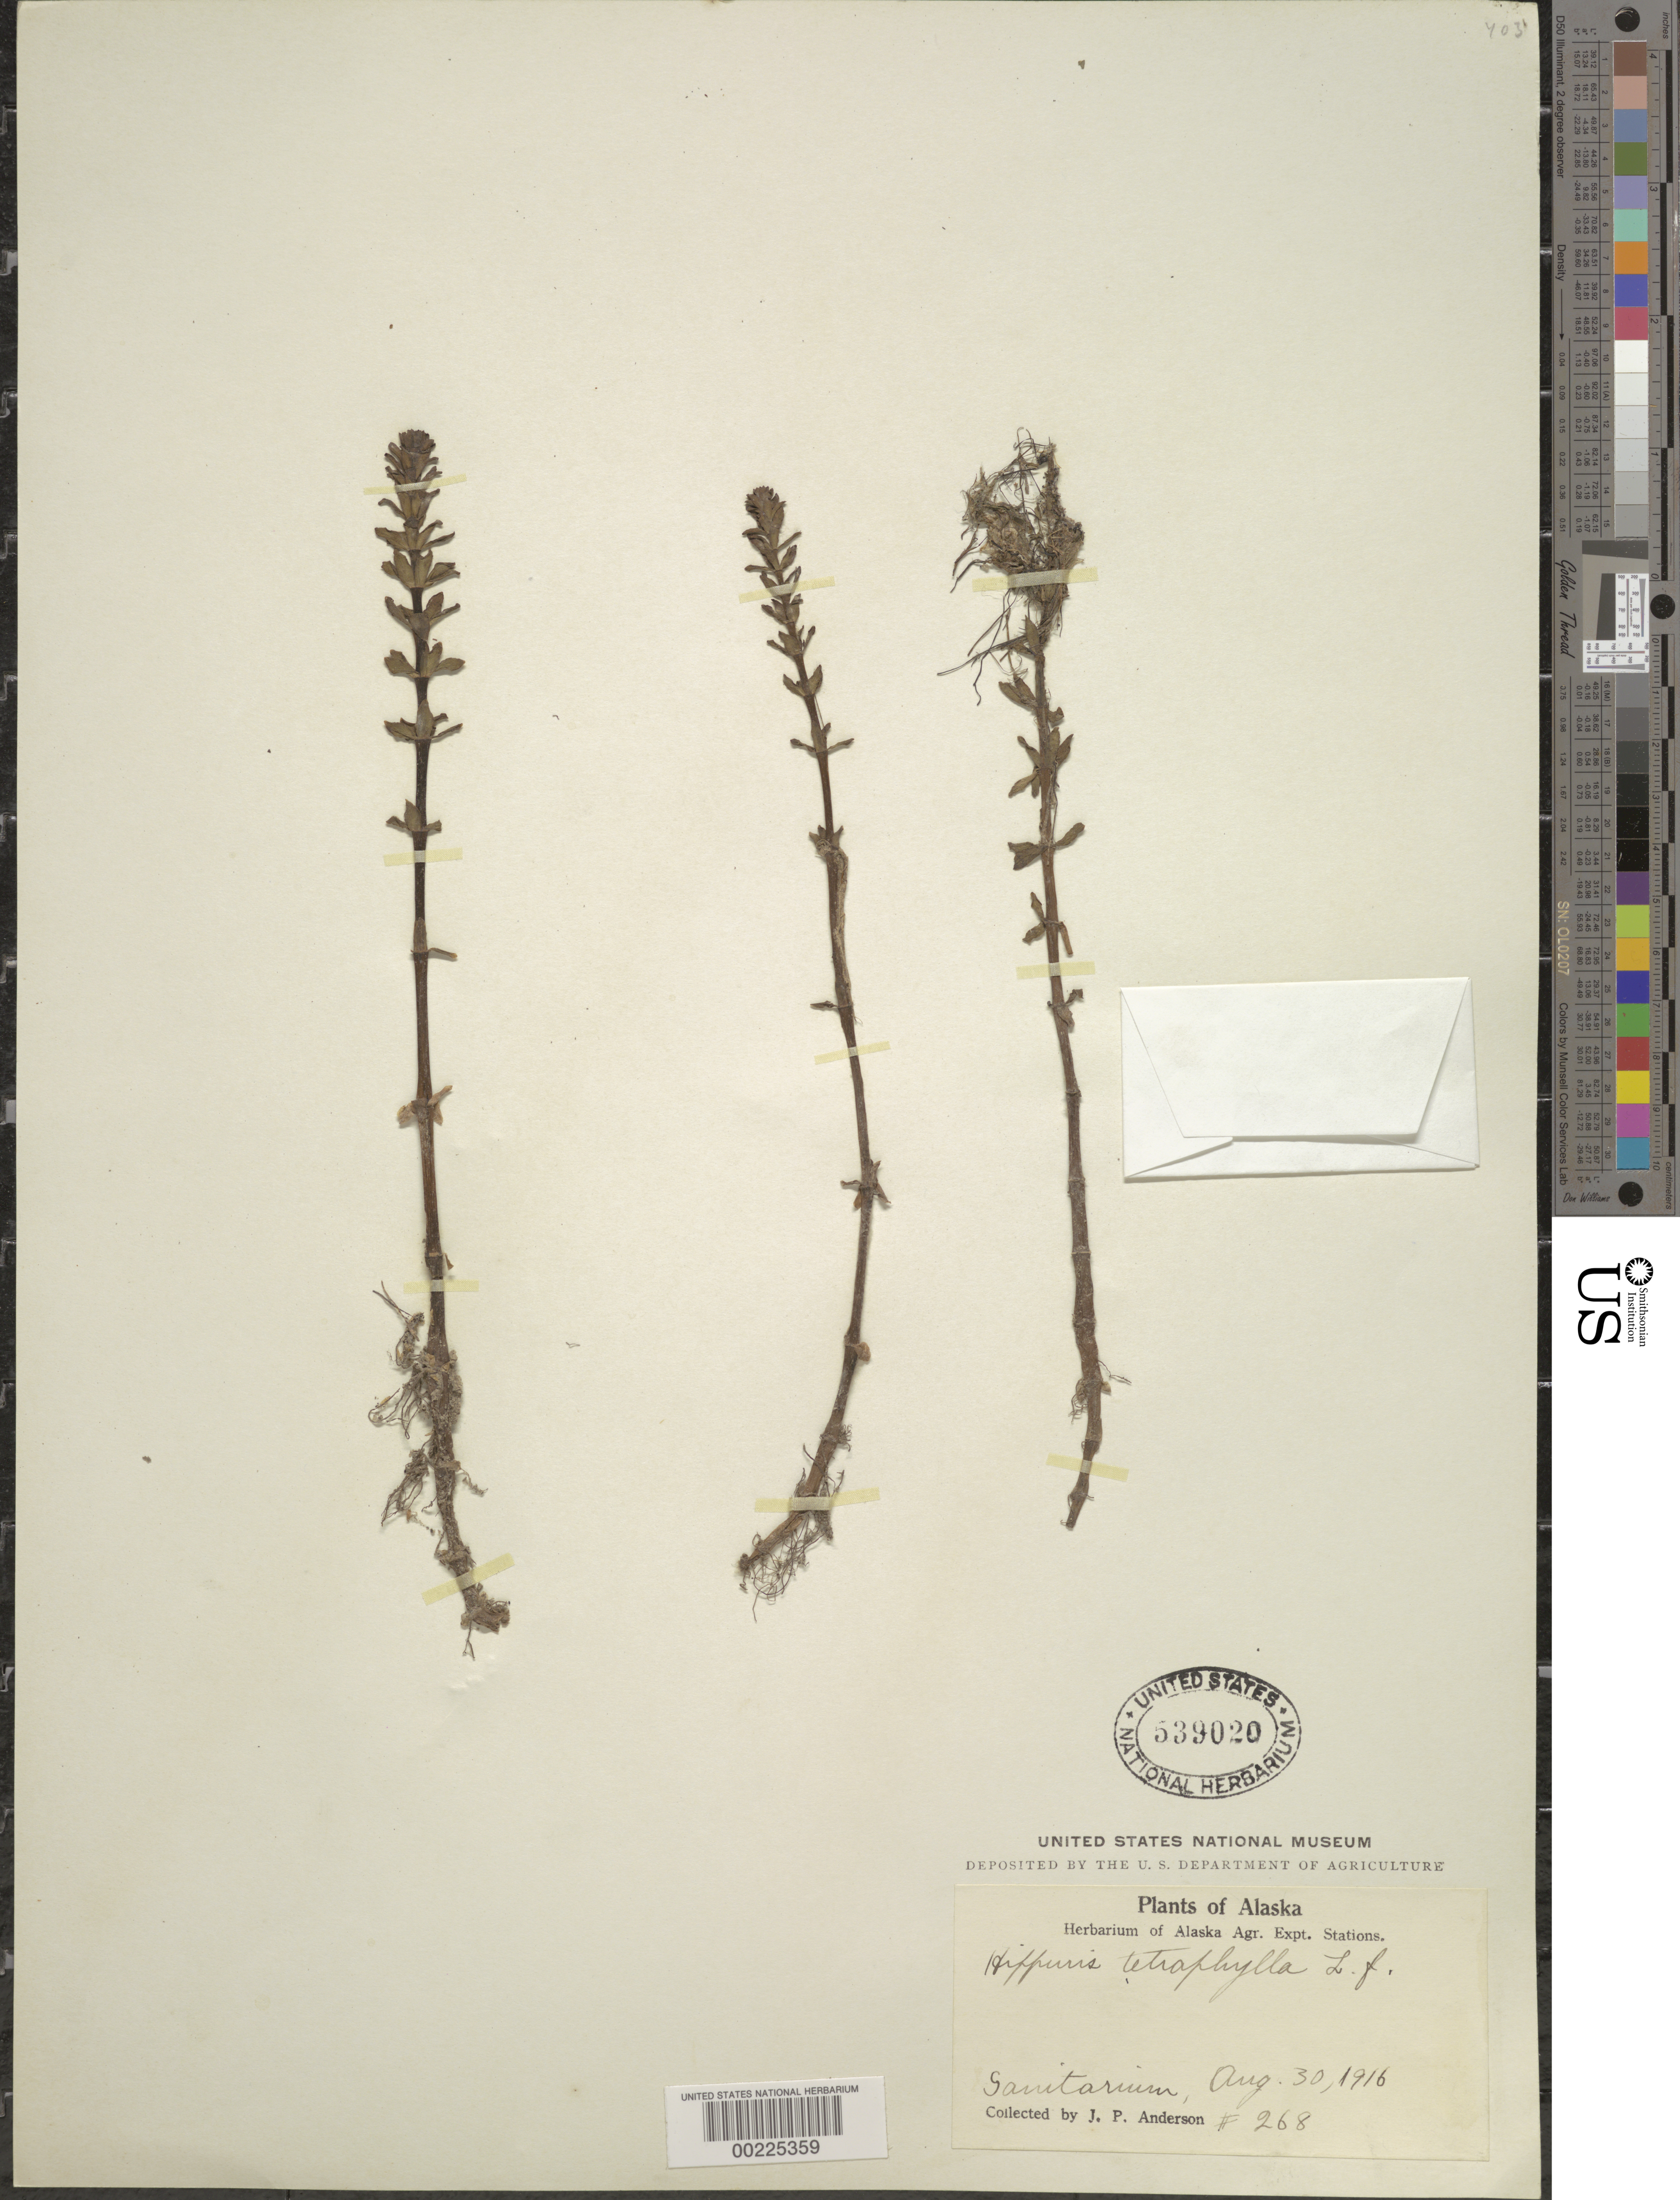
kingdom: Plantae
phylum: Tracheophyta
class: Magnoliopsida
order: Lamiales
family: Plantaginaceae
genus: Hippuris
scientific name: Hippuris tetraphylla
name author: L. f.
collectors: J. P. Anderson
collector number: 268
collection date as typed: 30 Aug 1916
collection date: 1916-08-30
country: United States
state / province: Alaska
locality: Sanitarium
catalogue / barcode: US 539020